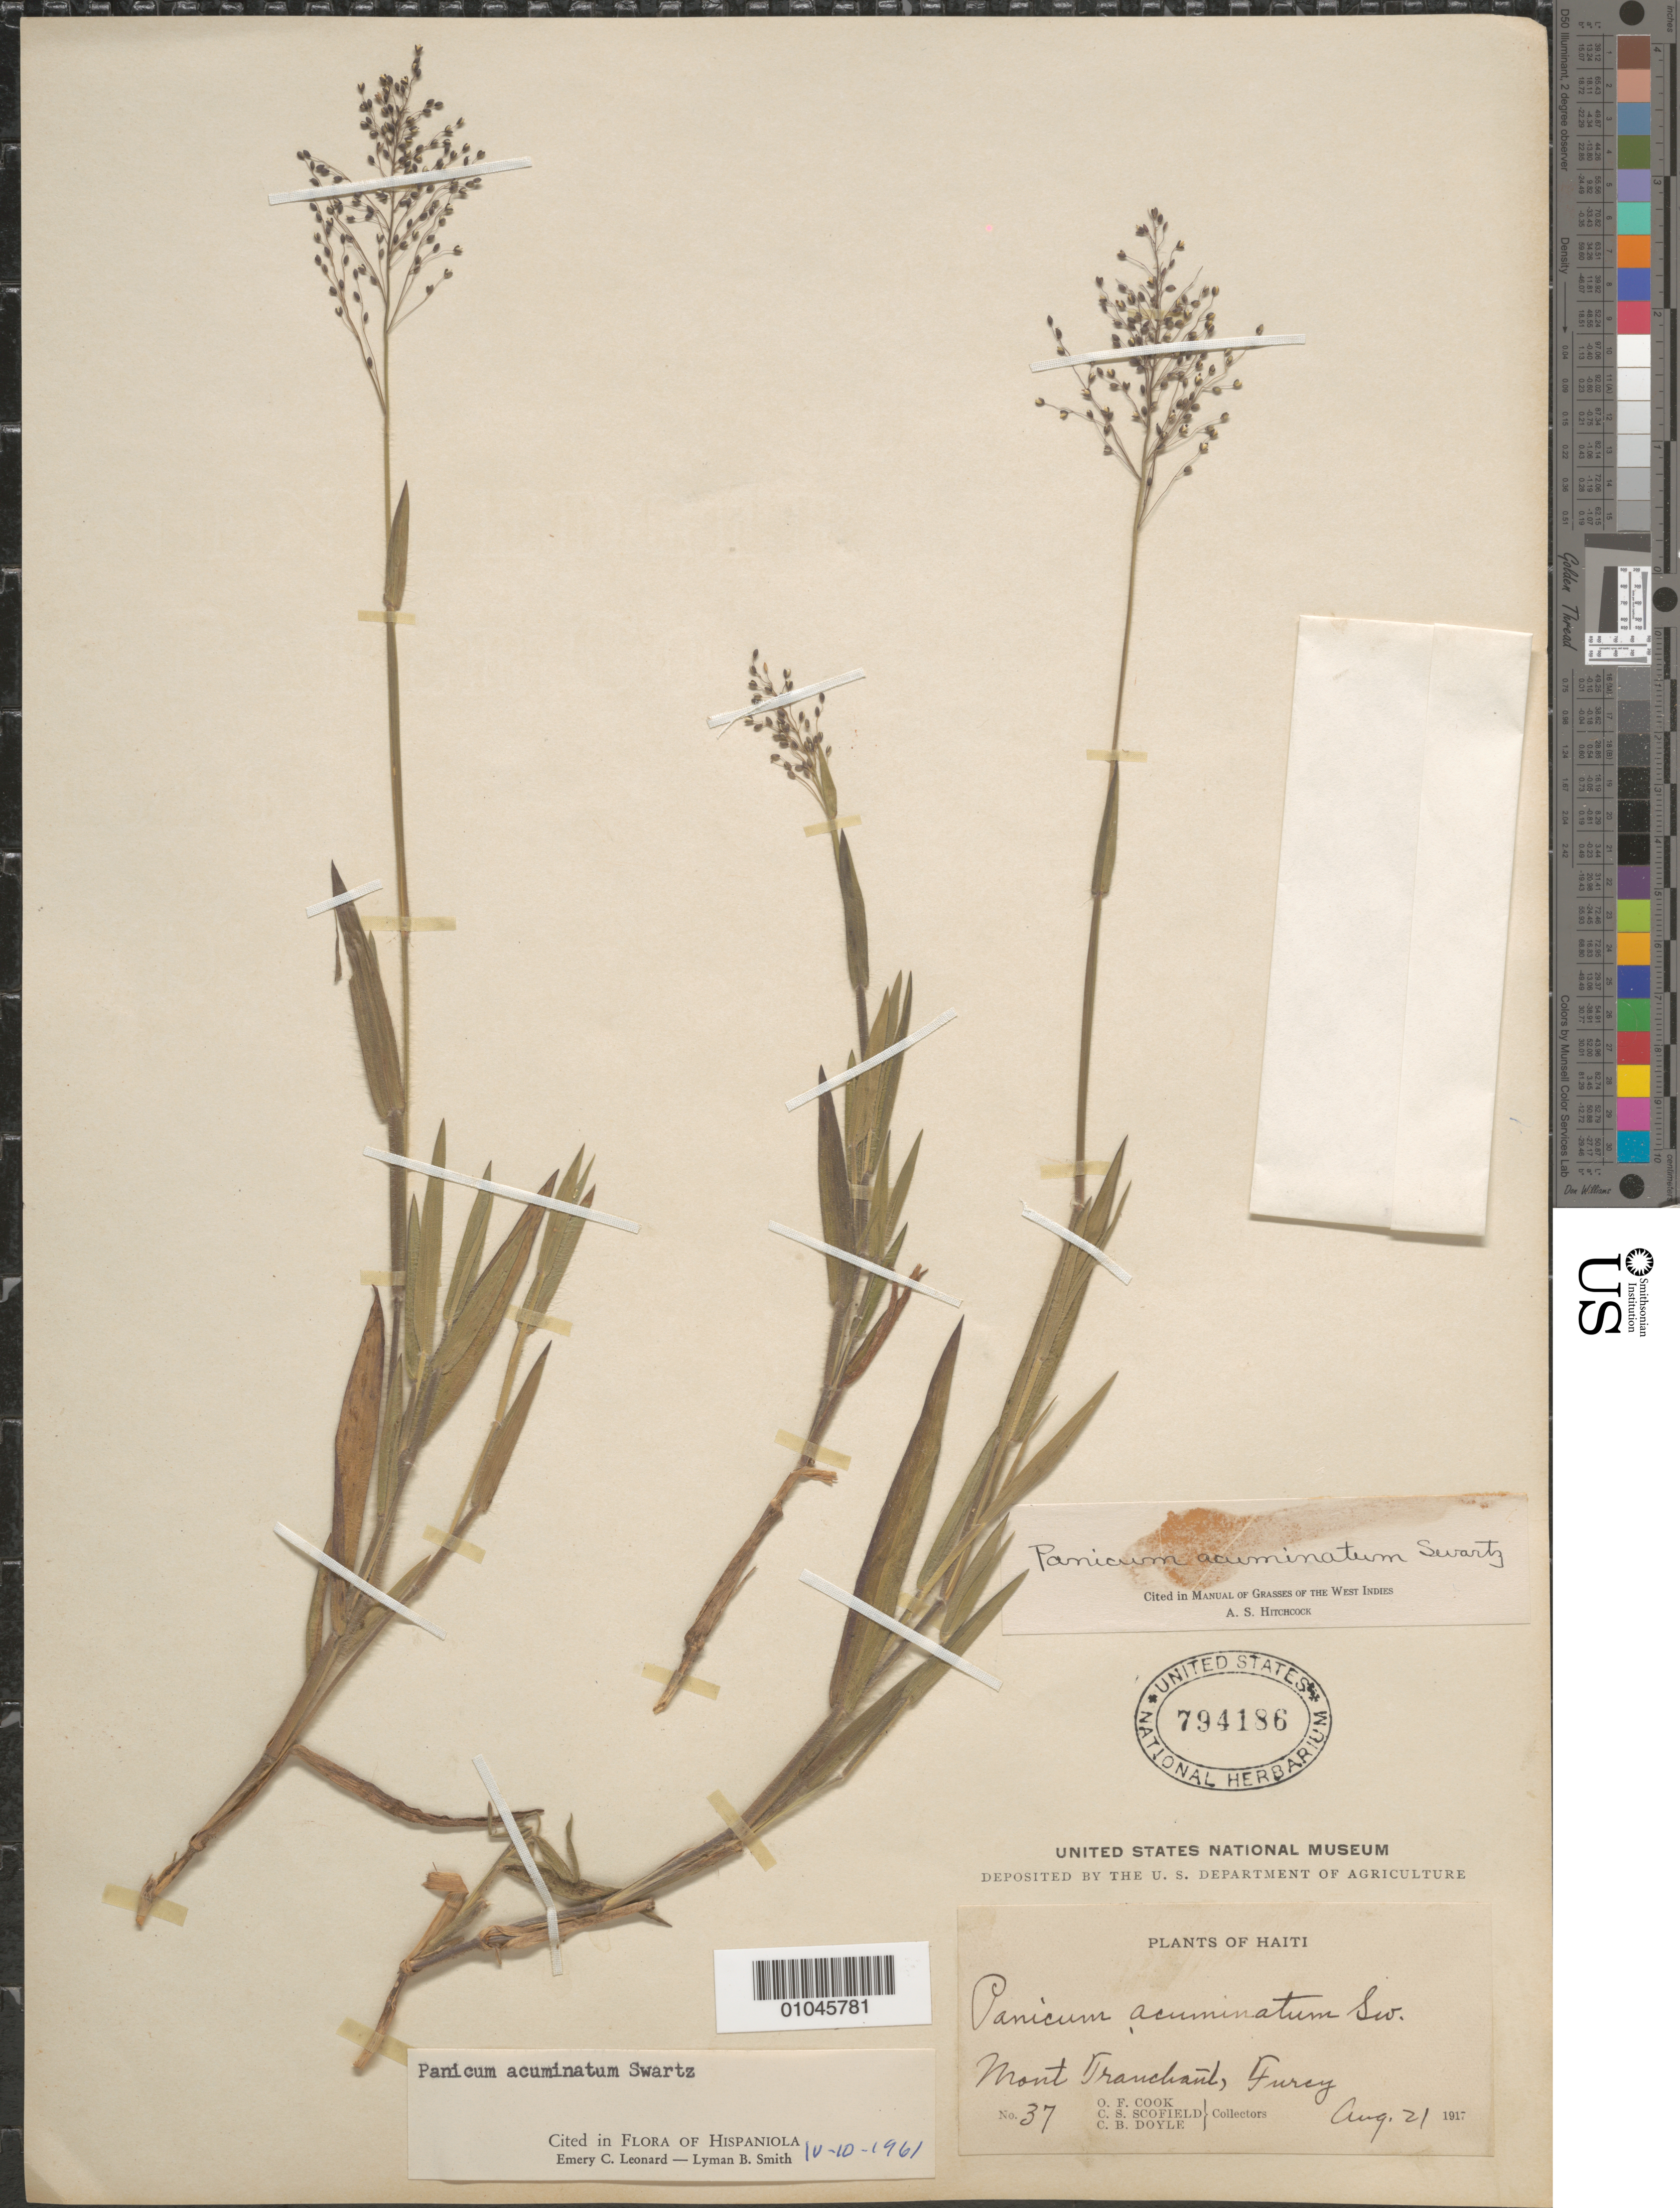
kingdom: Plantae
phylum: Tracheophyta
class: Liliopsida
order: Poales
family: Poaceae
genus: Panicum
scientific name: Panicum acuminatum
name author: Sw.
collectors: O. F. Cook, C. Scofield & C. Doyle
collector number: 37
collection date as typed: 21 Aug 1917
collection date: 1917-08-21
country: Haiti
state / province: Óuest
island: Hispaniola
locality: Mont Franchaut, Furry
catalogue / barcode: US 794186